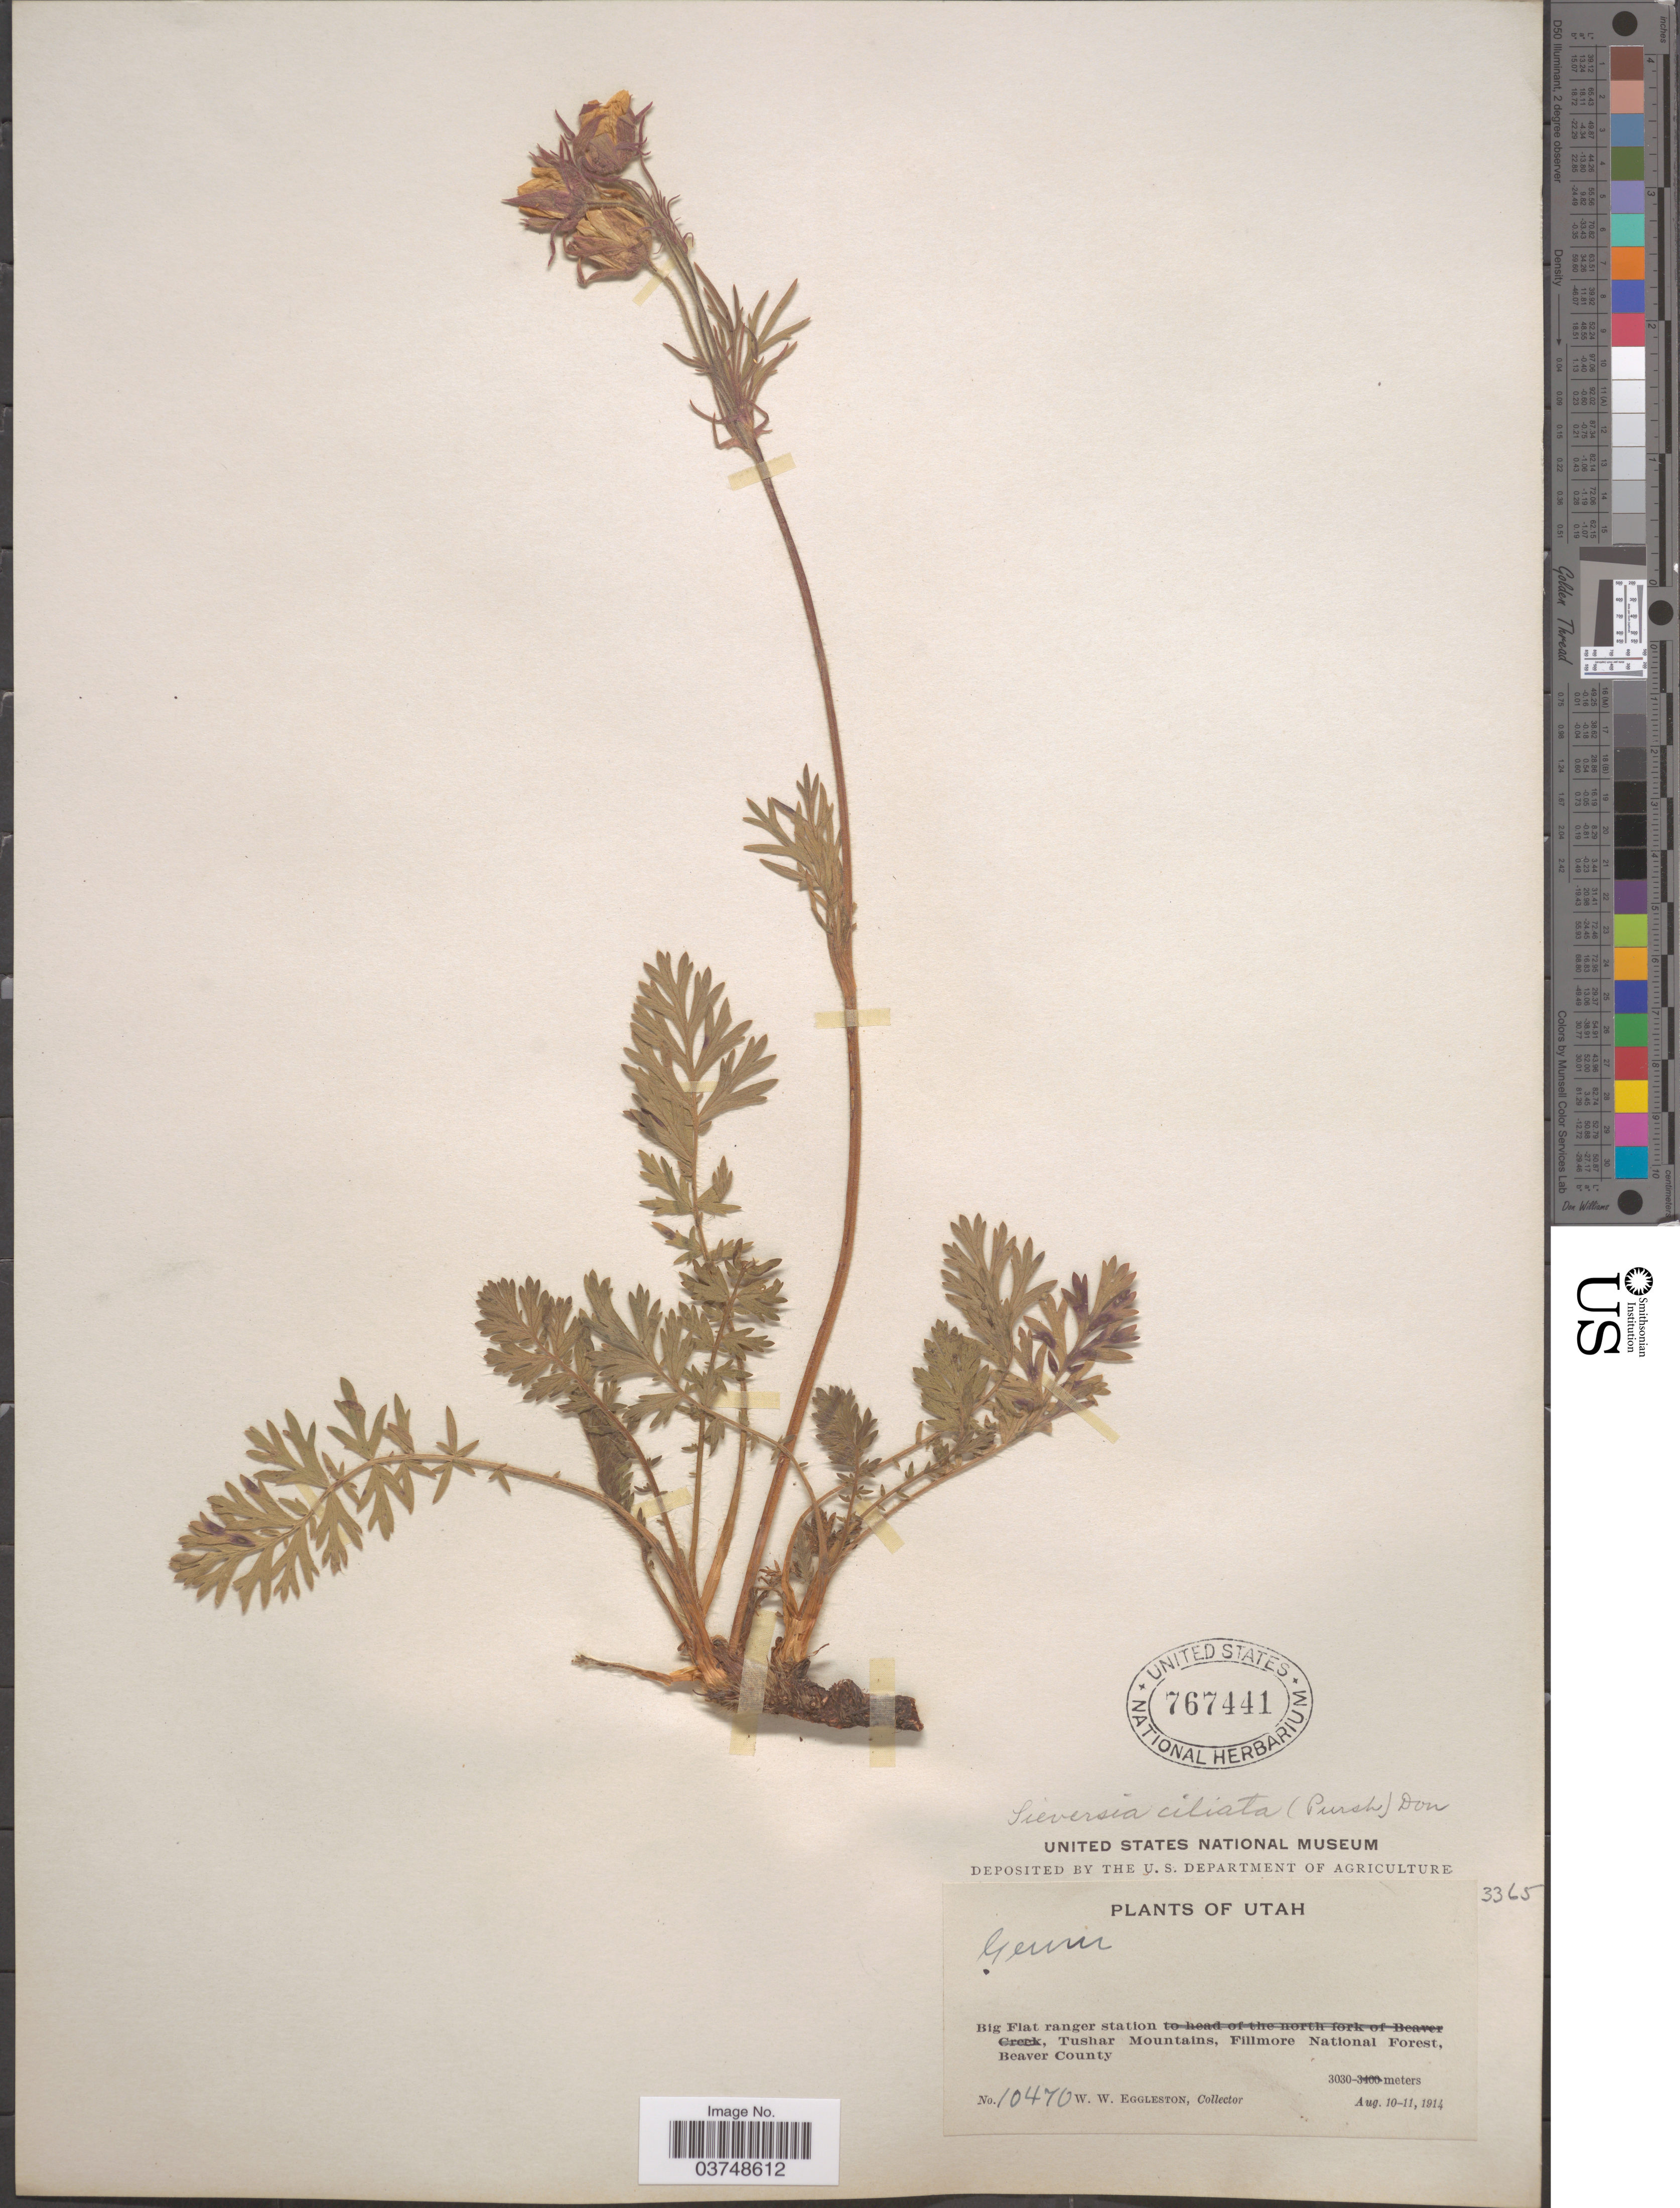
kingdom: Plantae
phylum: Tracheophyta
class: Magnoliopsida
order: Rosales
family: Rosaceae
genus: Geum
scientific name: Geum triflorum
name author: Pursh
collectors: W. W. Eggleston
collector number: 10470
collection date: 1914-08-10/1914-08-11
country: United States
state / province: Utah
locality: Big Flat ranger station, Tushar Mountains, Fillmore National Forest, Beaver County.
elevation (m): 3030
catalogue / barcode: US 767441